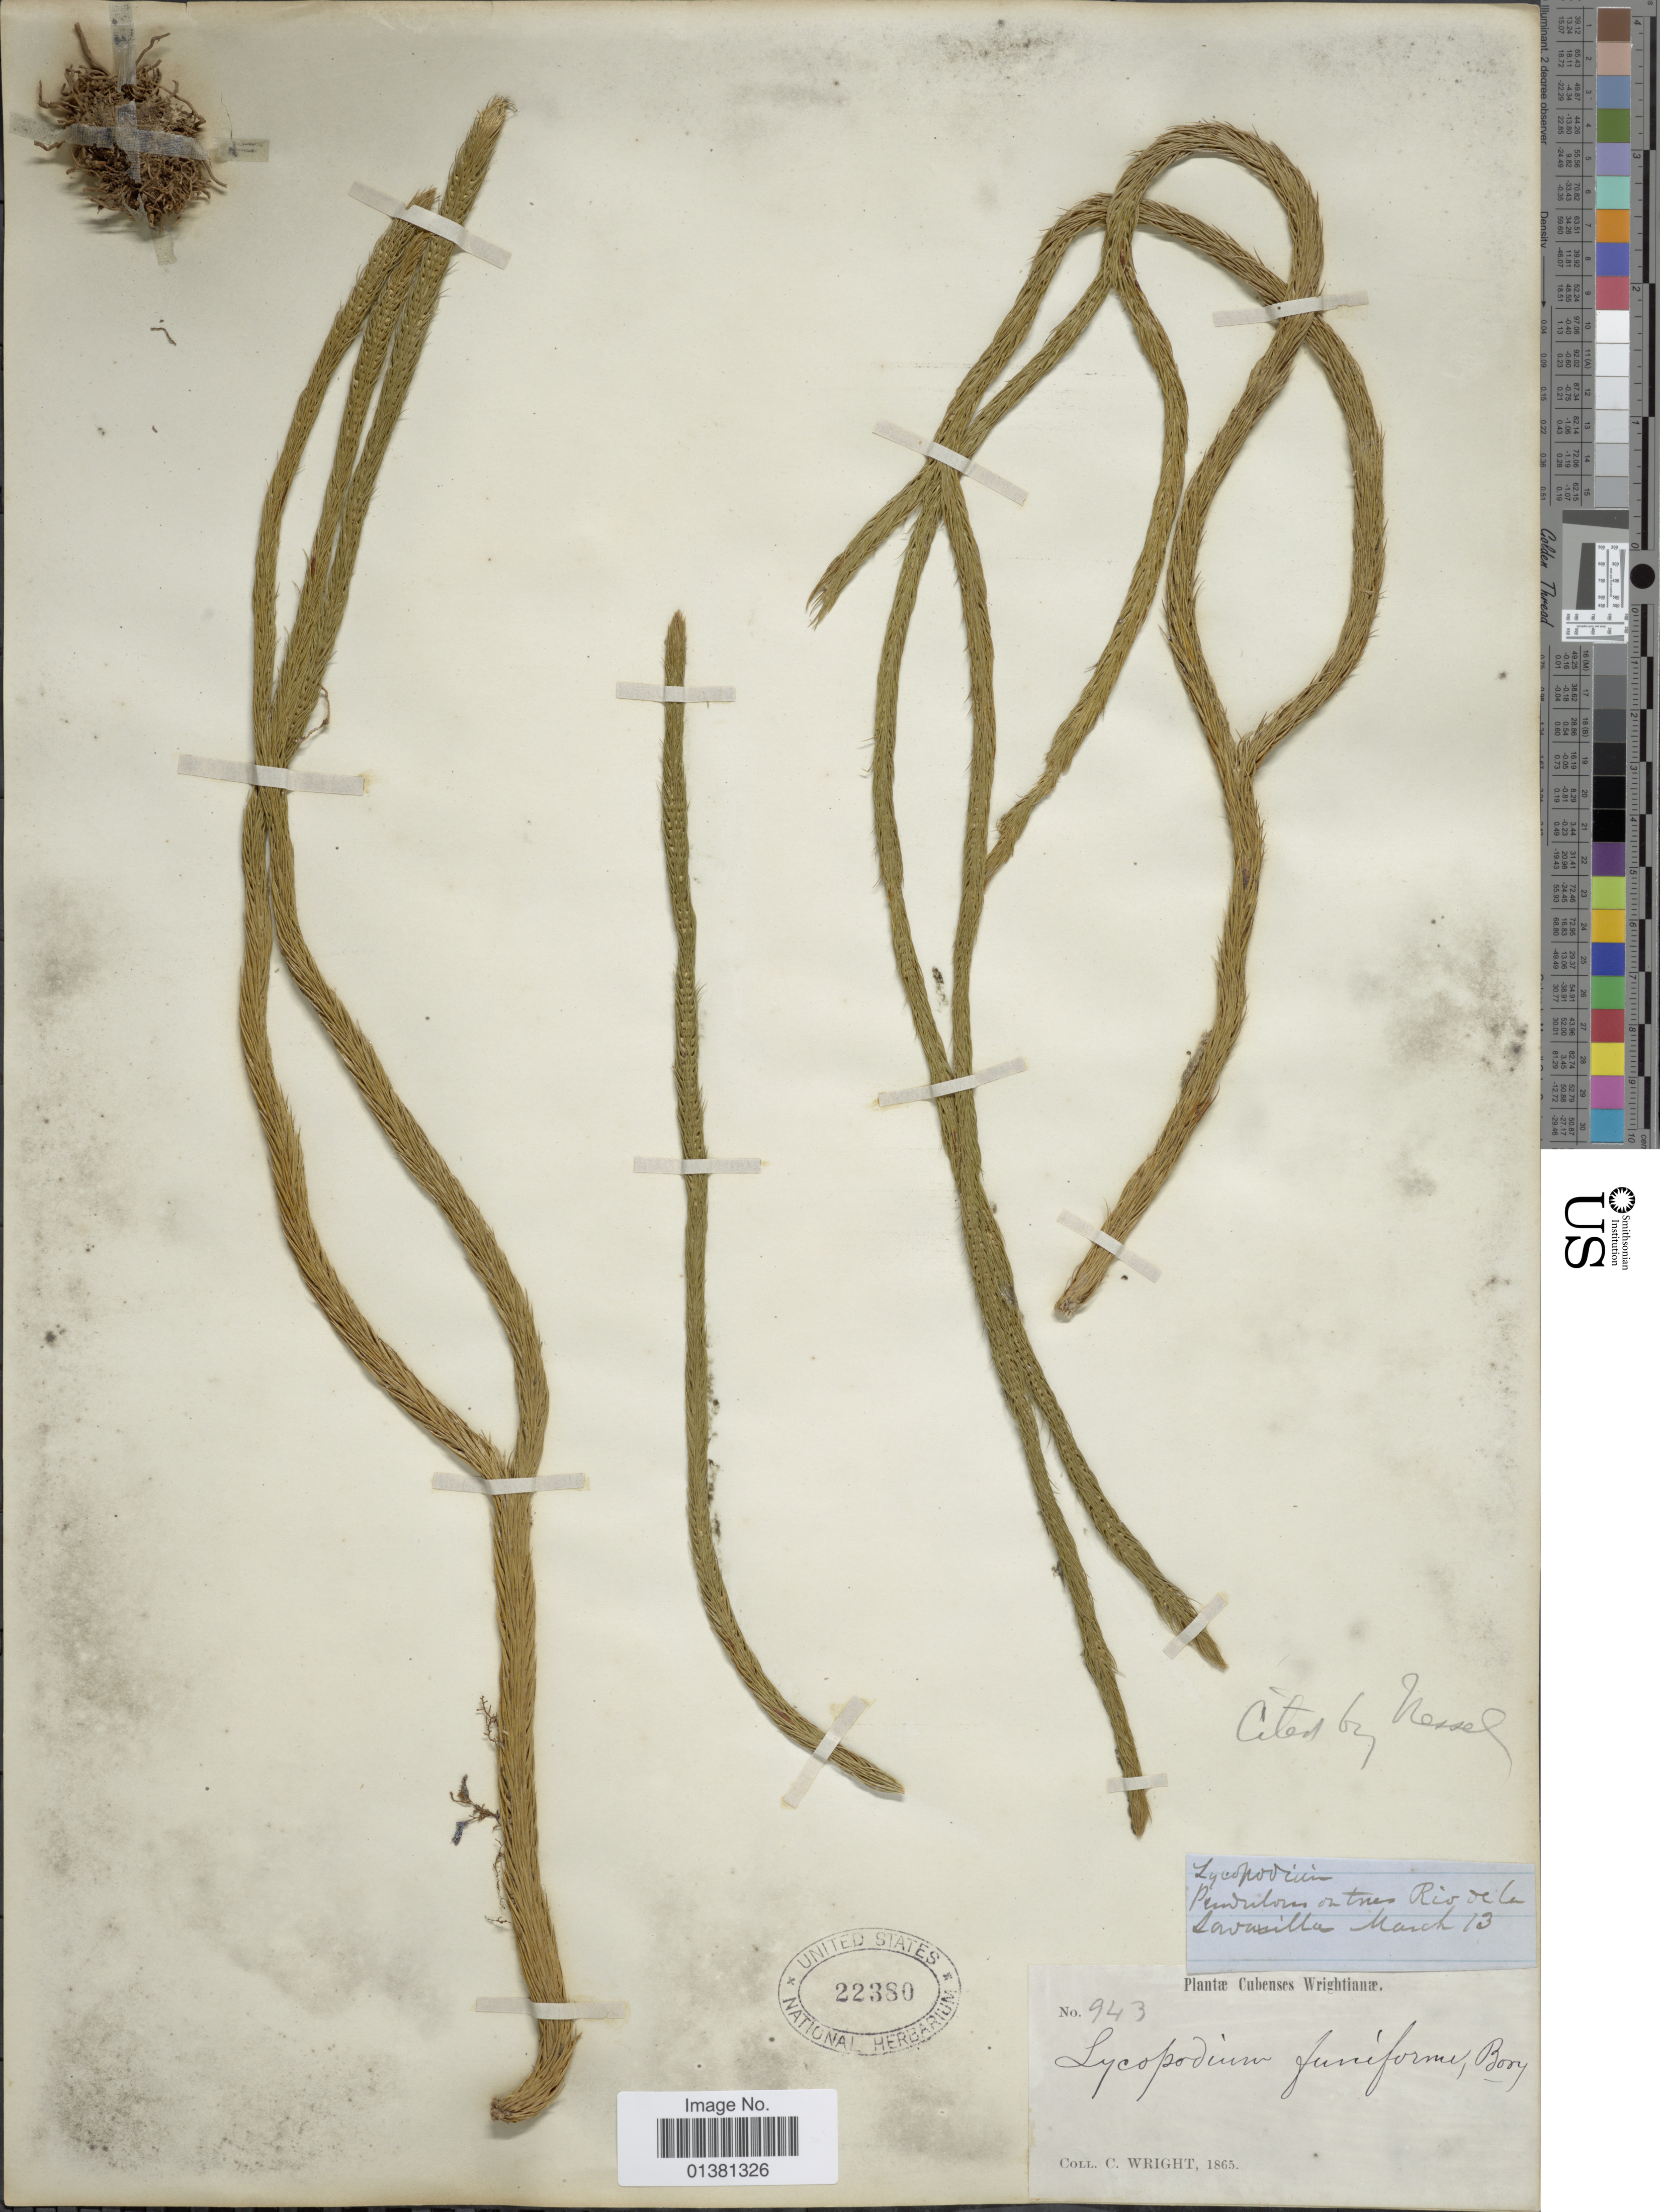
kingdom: Plantae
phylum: Tracheophyta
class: Lycopodiopsida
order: Lycopodiales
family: Lycopodiaceae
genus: Phlegmariurus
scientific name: Phlegmariurus funiformis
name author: (Cham. & Spring) B. Øllg.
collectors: C. Wright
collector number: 943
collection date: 1865-03-13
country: Cuba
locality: Pendulous on trees Rio de la Savilla [interpreted]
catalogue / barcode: US 22380